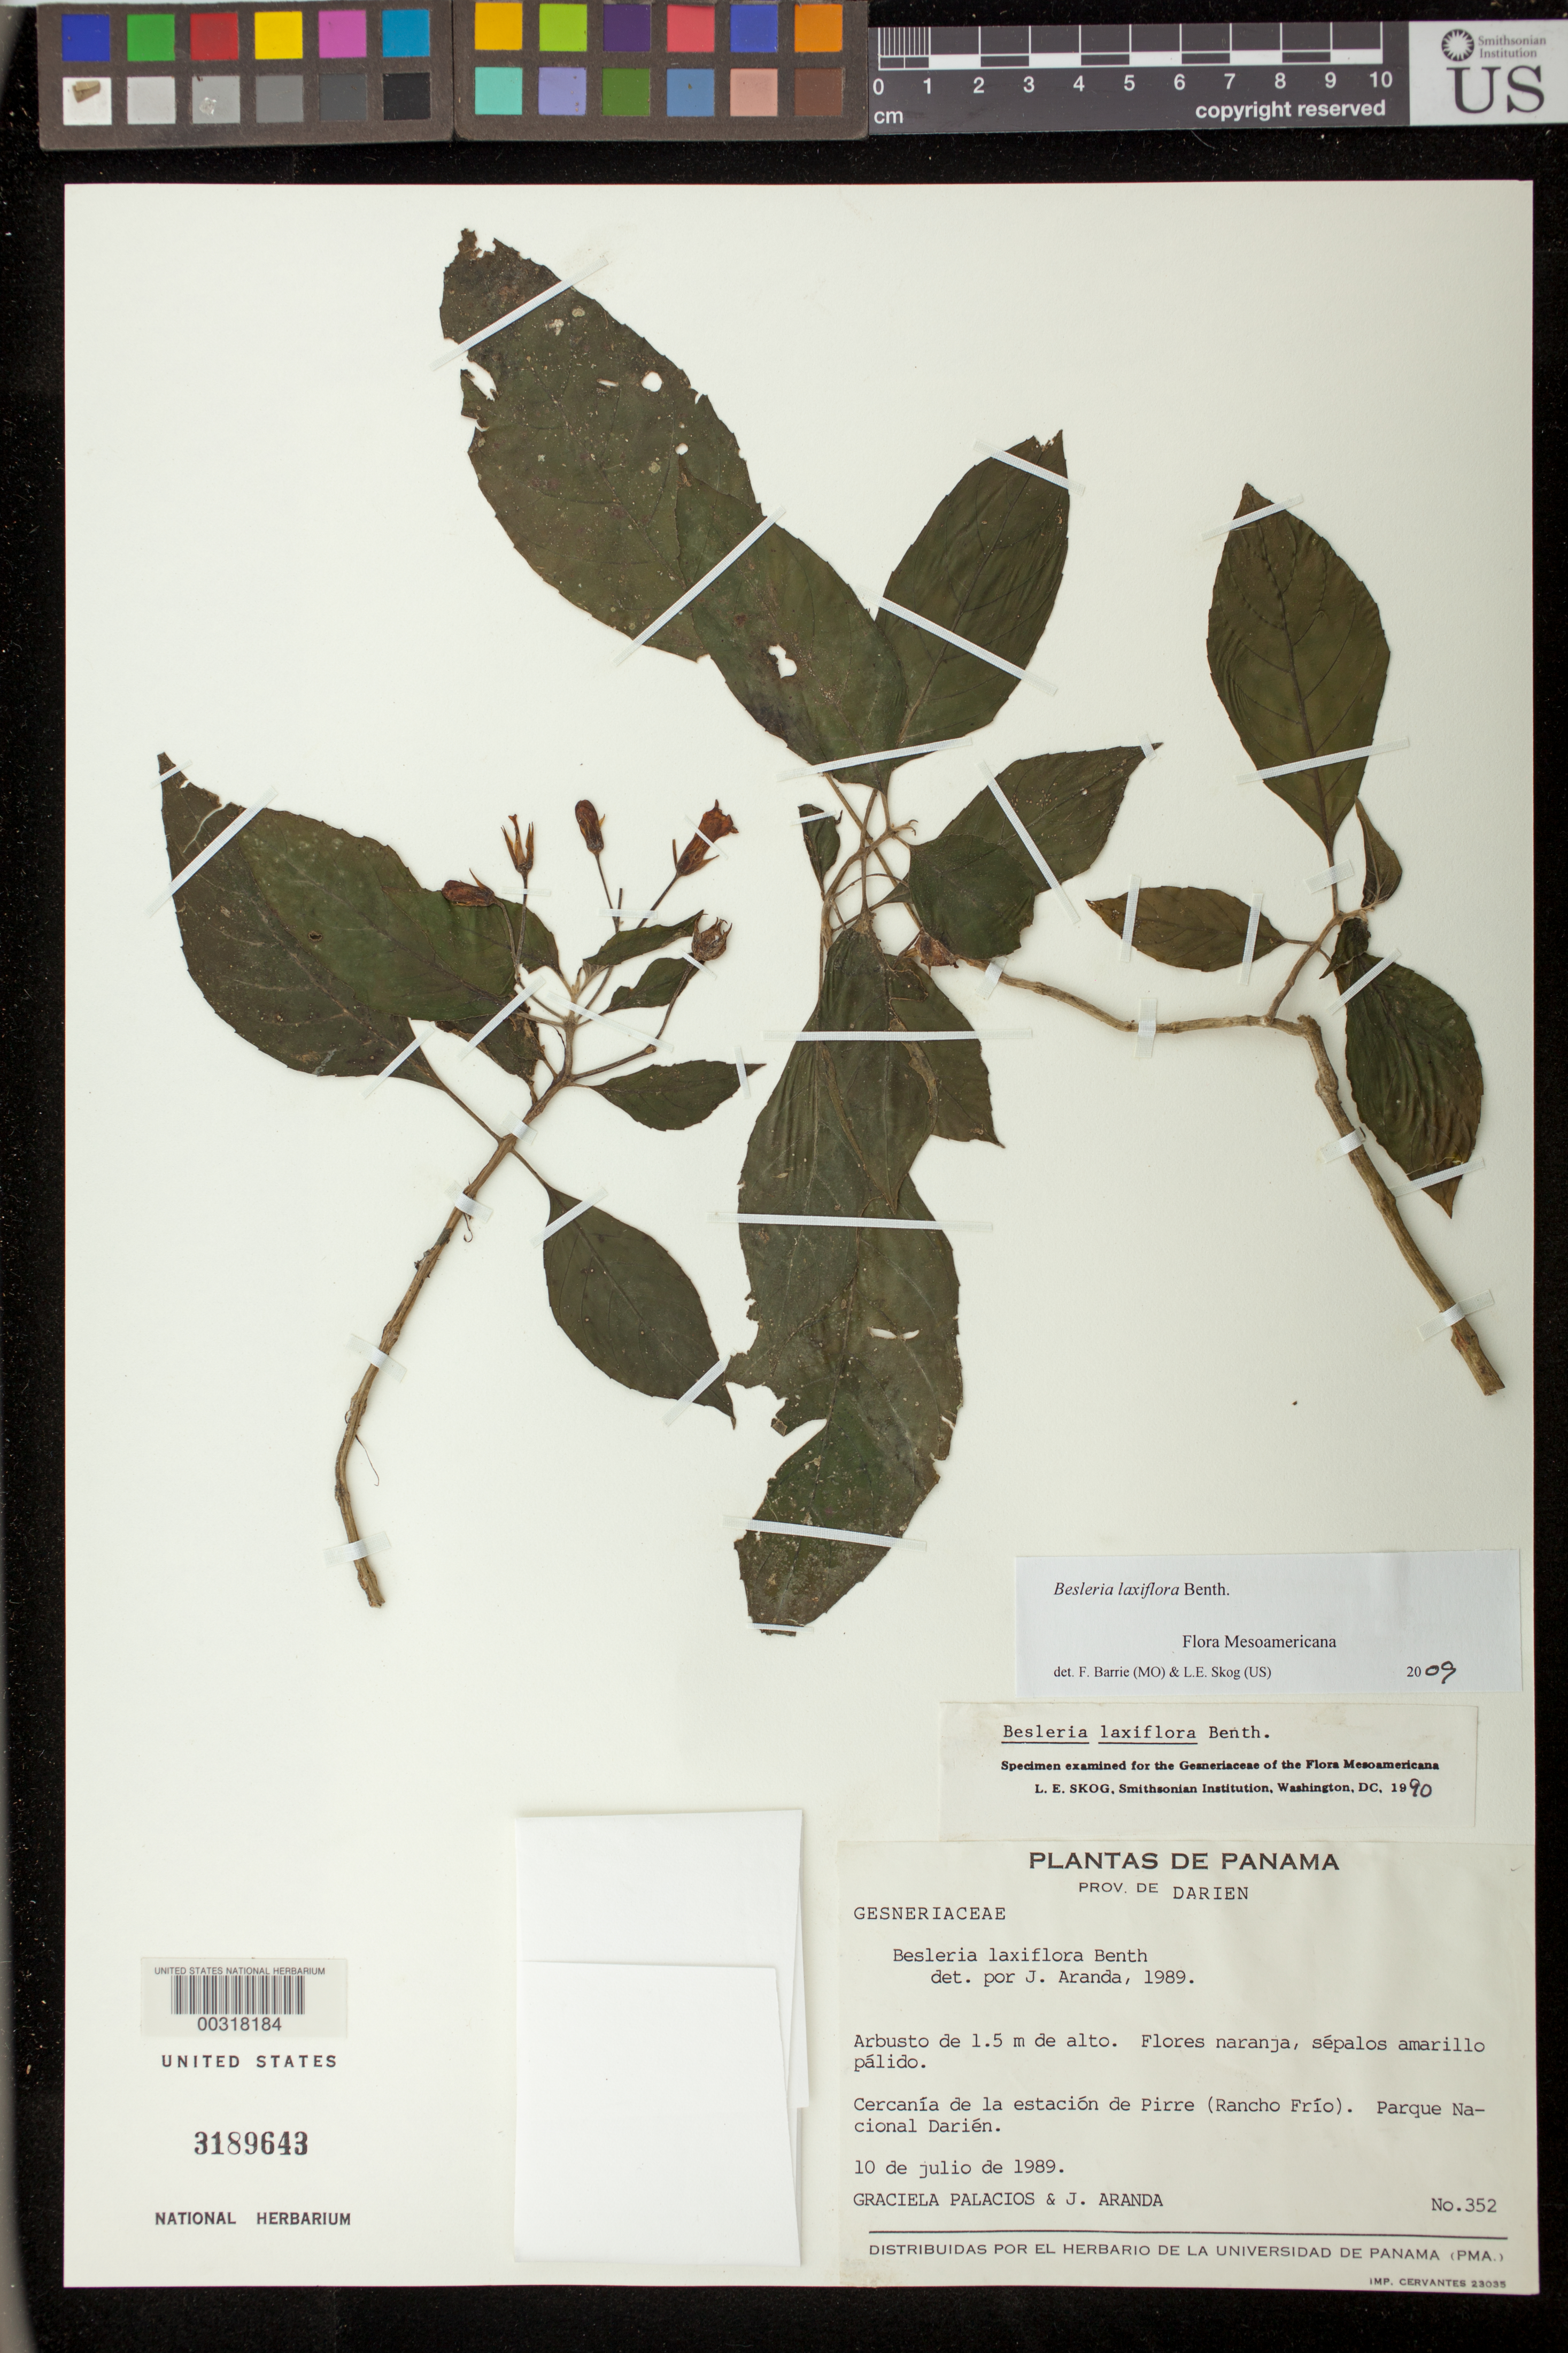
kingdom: Plantae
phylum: Tracheophyta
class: Magnoliopsida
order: Lamiales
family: Gesneriaceae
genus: Besleria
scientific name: Besleria laxiflora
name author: Benth.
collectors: G. Palacios & J. Aranda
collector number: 352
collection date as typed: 10 Jul 1989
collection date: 1989-07-10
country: Panama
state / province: Darién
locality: Vicinity of Estacion de Pirre (Rancho Frio), Parque Nacional Darien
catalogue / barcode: US 3189643